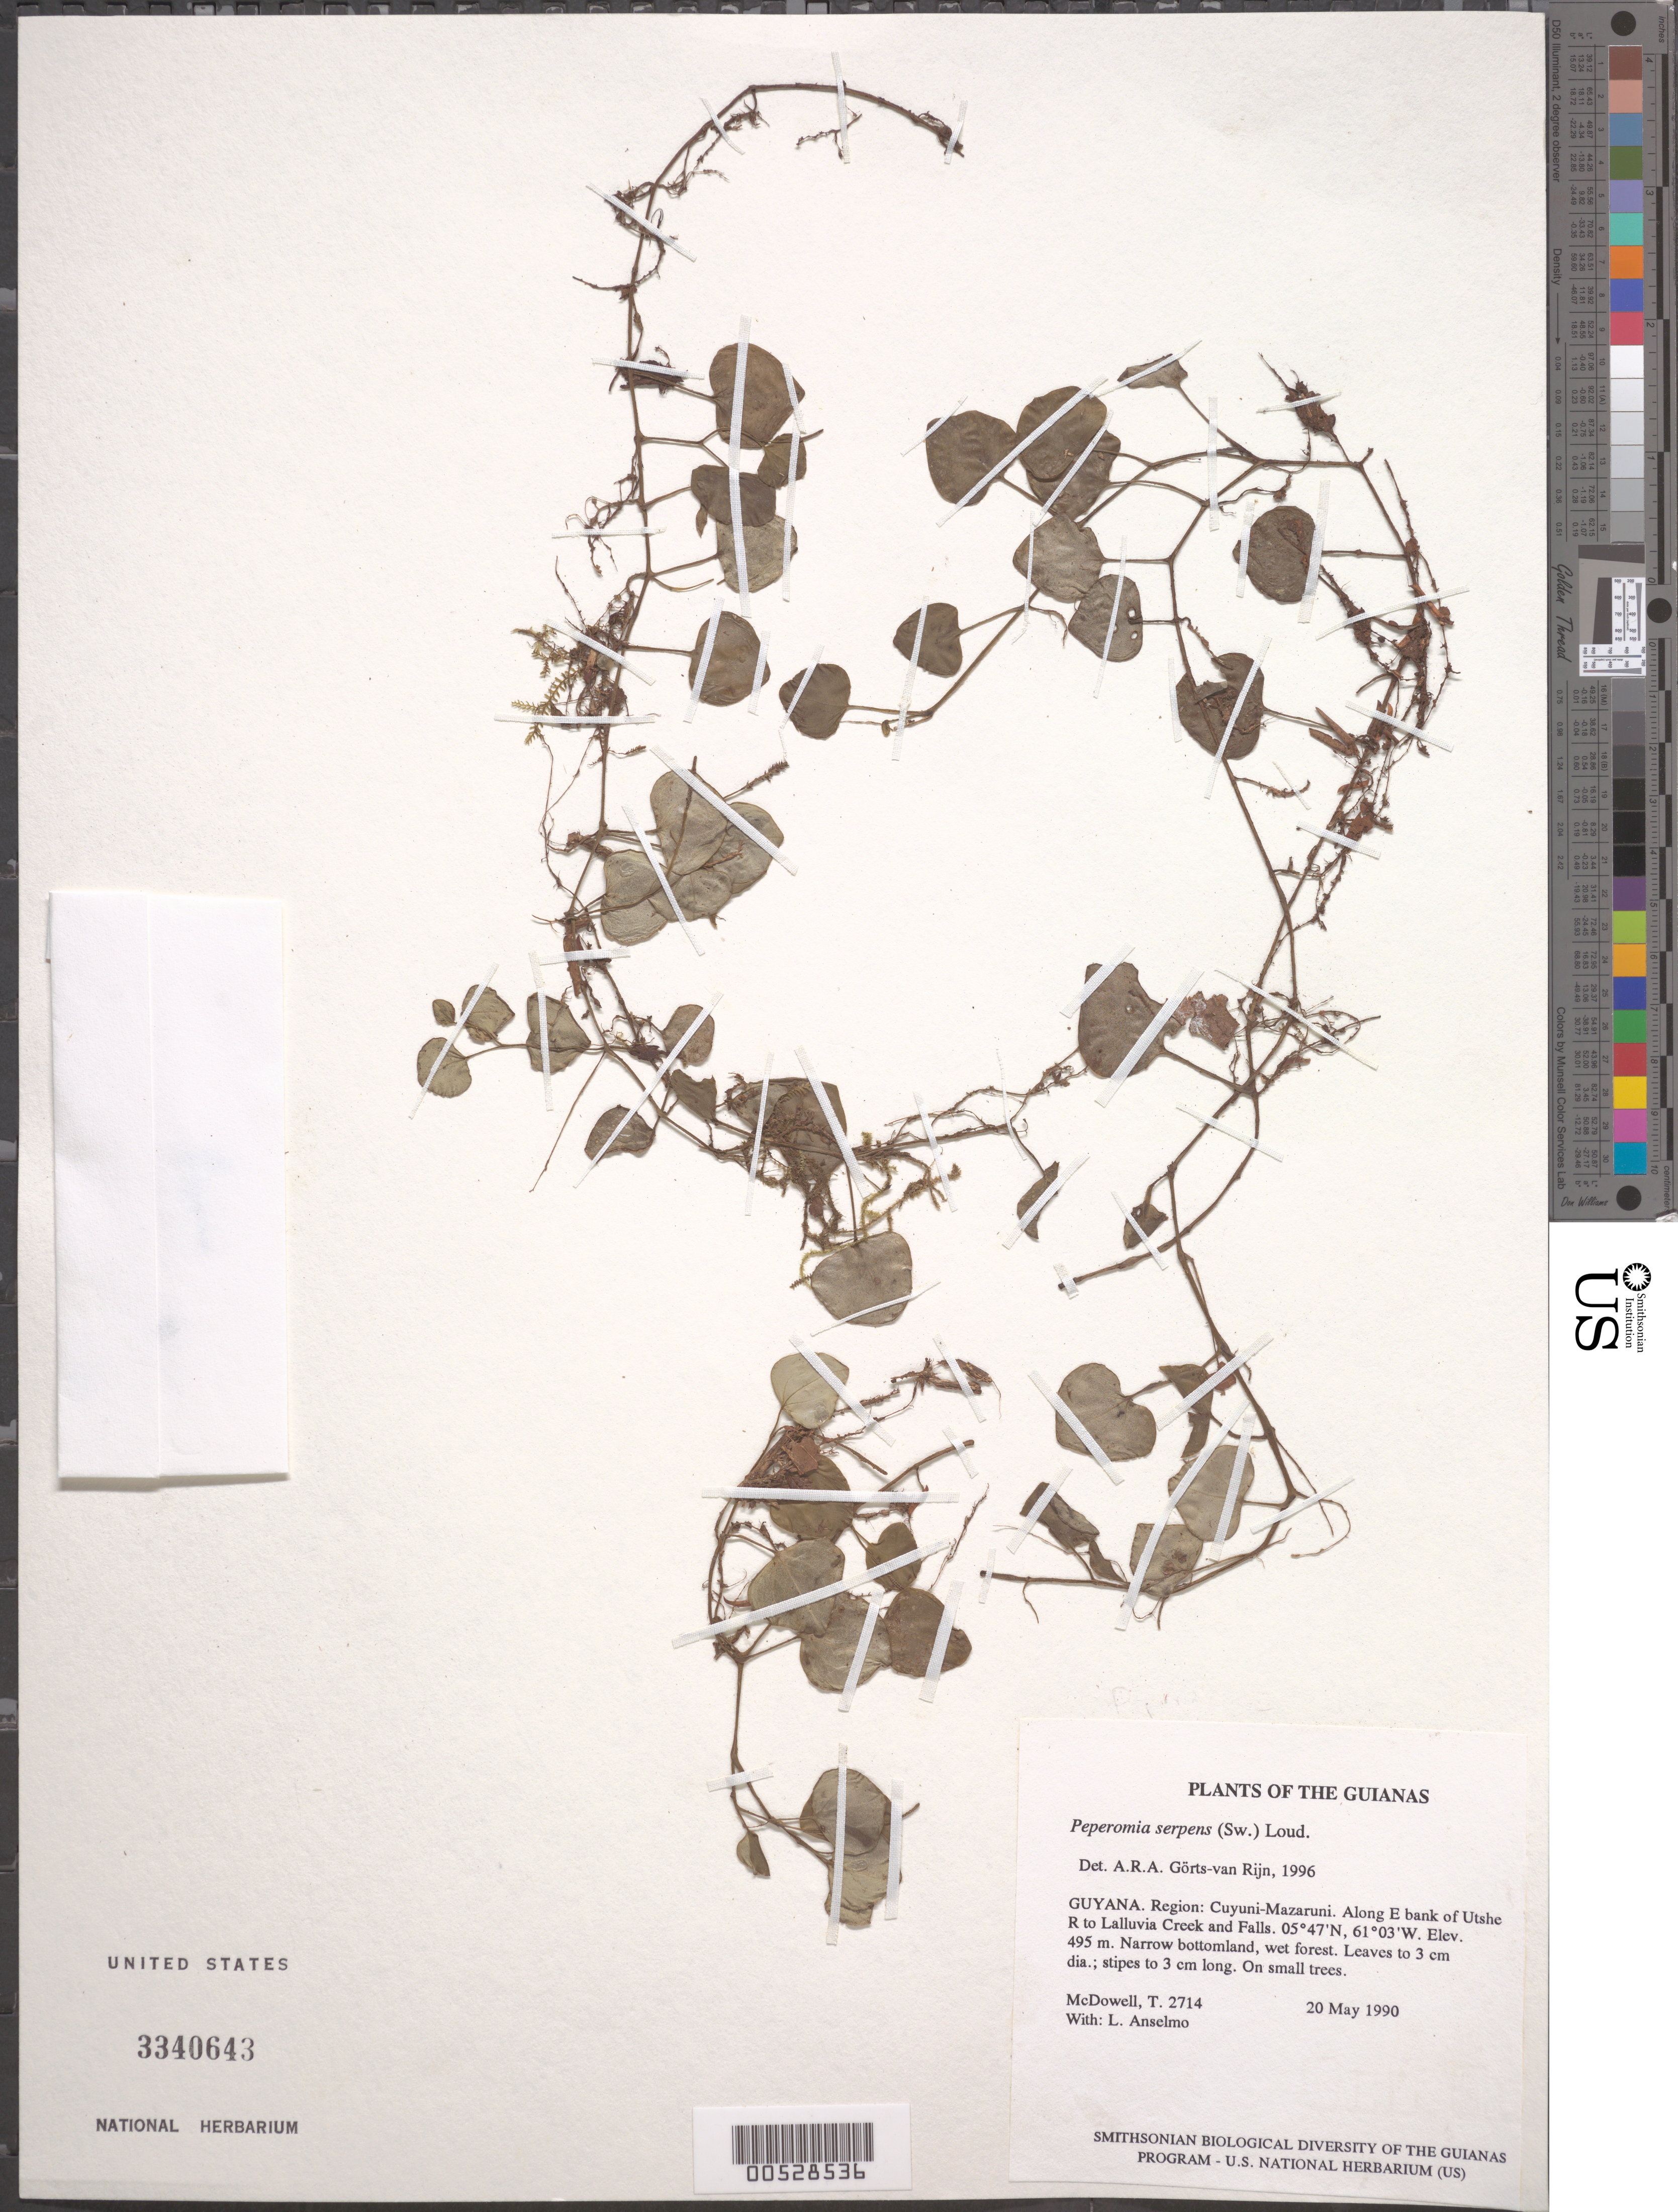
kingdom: Plantae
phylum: Tracheophyta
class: Magnoliopsida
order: Piperales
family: Piperaceae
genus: Peperomia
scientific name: Peperomia serpens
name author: (Sw.) Loudon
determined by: Görts-van Rijn, A. R. A.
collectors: T. McDowell & L. Anselmo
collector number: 2714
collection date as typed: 20 May 1990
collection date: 1990-05-20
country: Guyana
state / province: Cuyuni-Mazaruni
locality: Along E bank Utshi R, from falls above Paruima Mission to Lalluvia Creek and Falls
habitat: Narrow bottomland, base of cliff, wet forest. Occasional farm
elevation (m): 495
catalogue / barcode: US 3340643